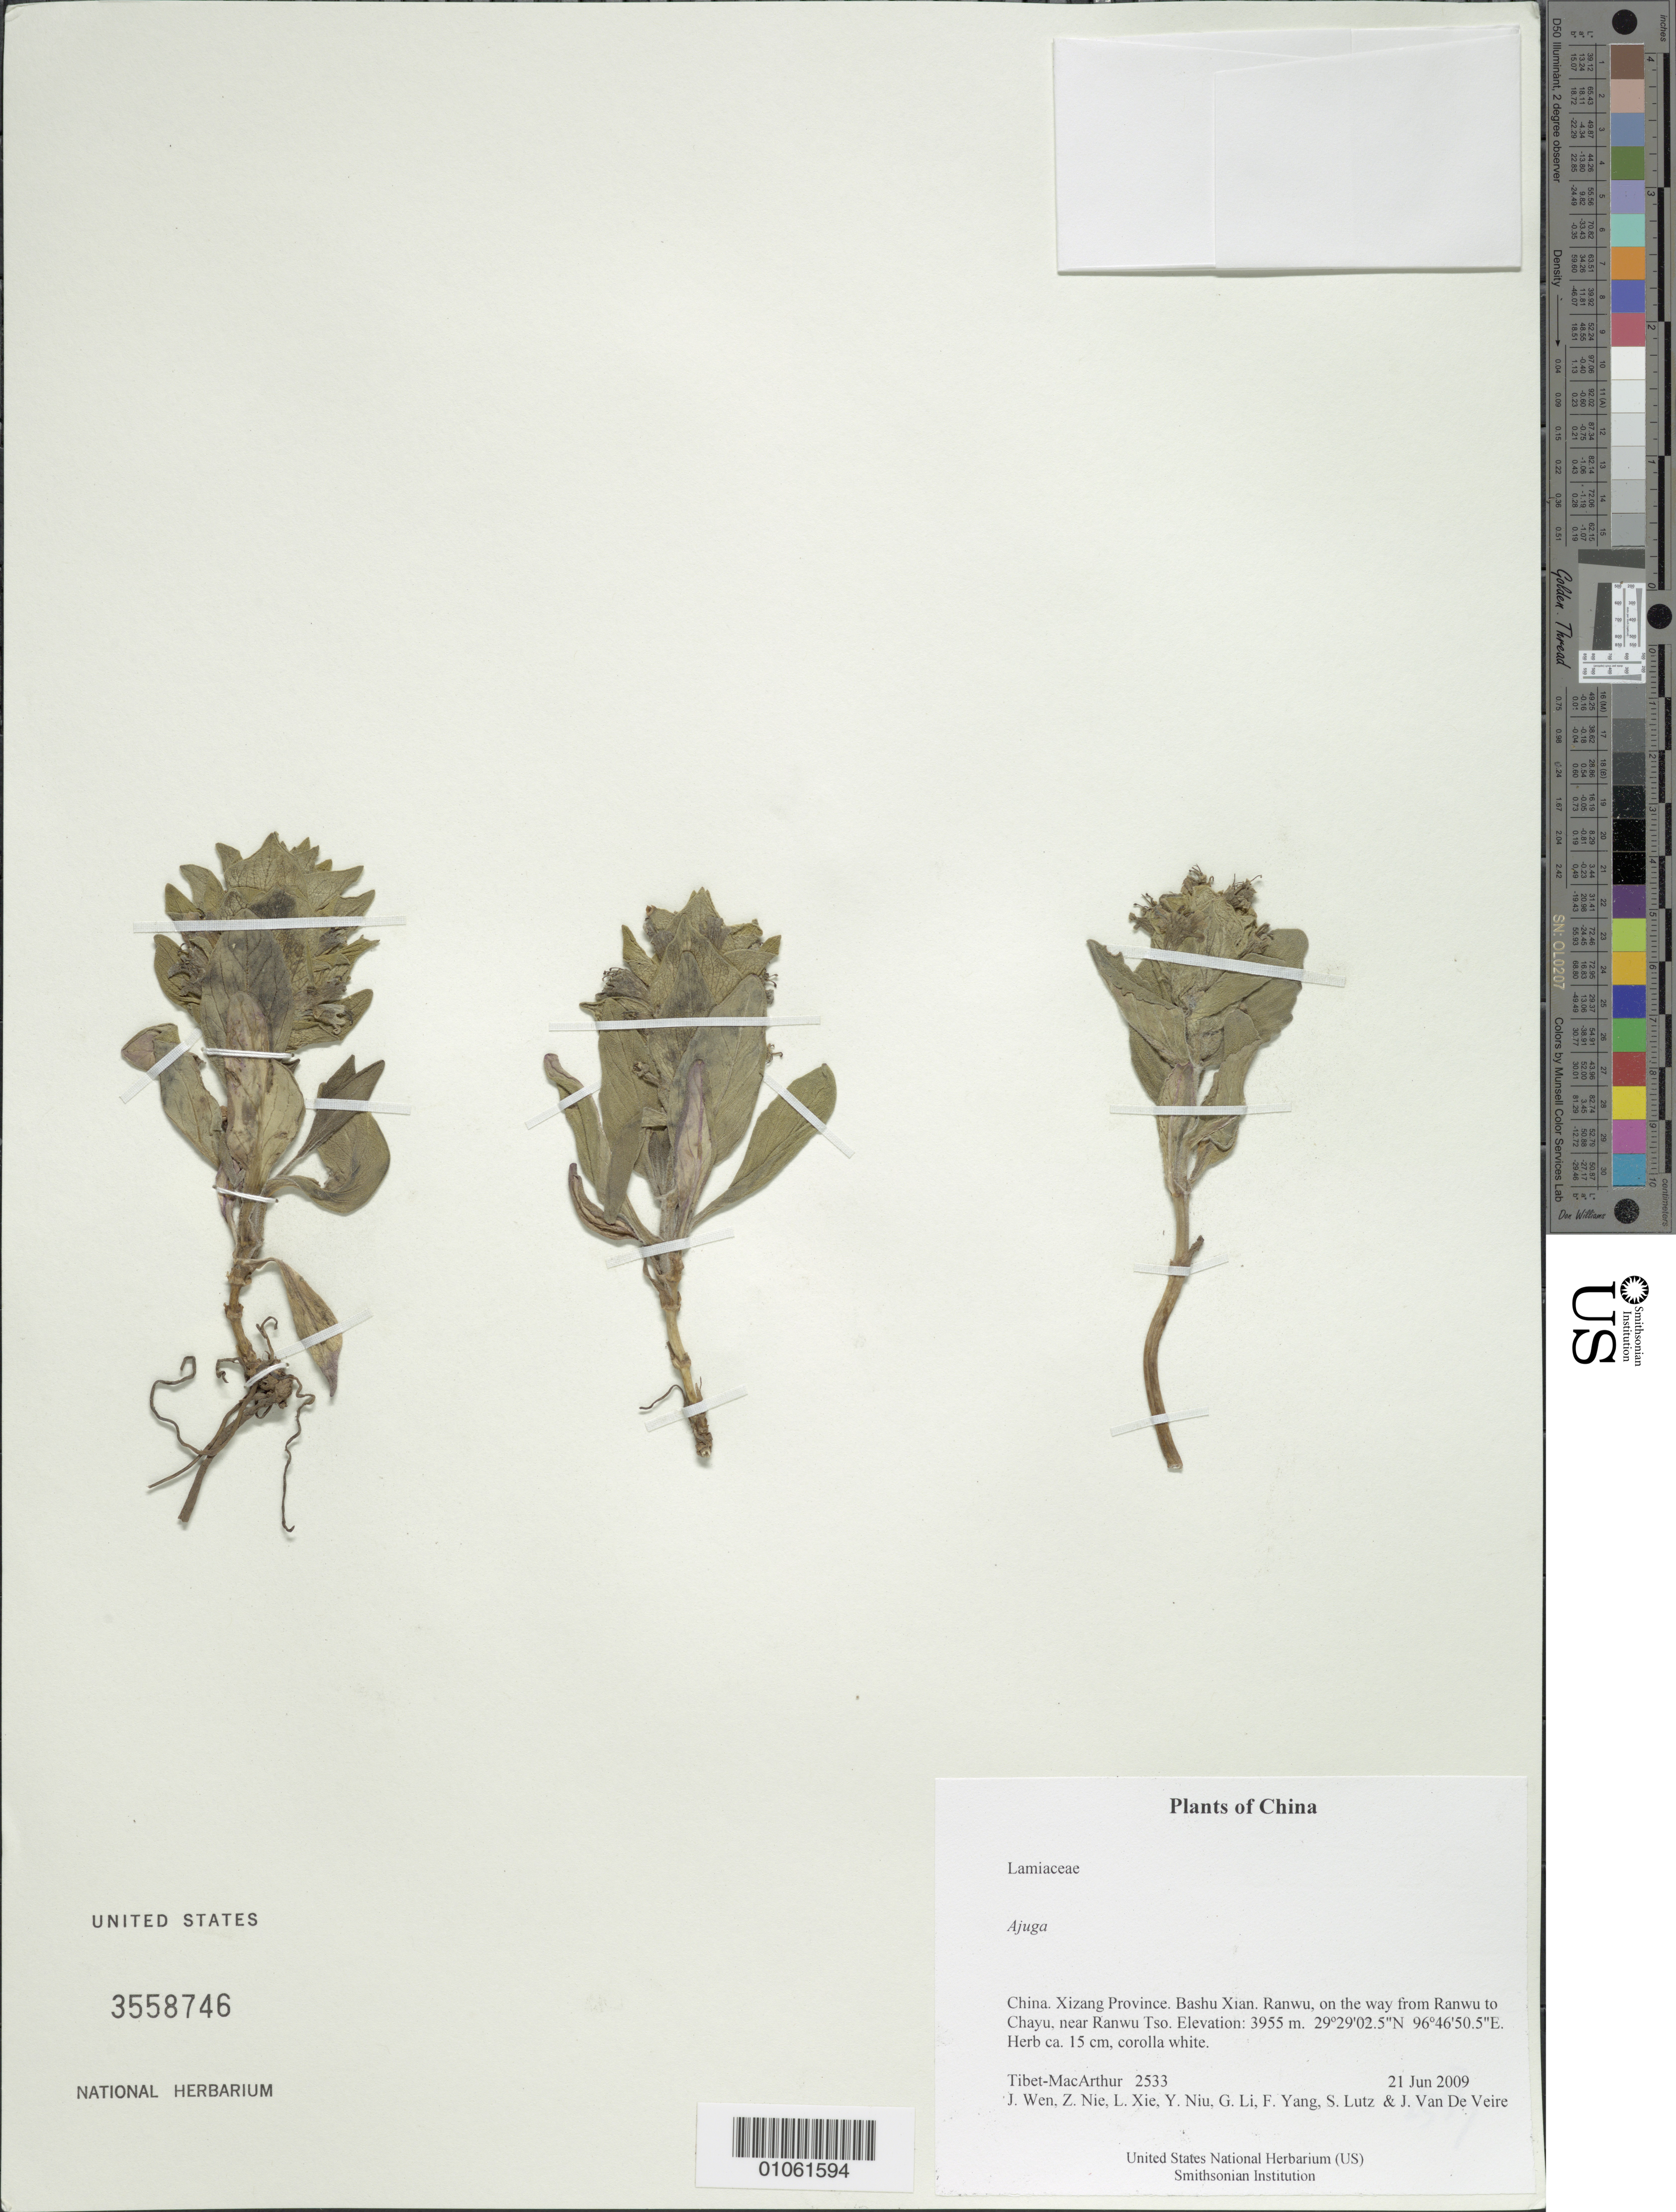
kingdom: Plantae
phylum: Tracheophyta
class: Magnoliopsida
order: Lamiales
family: Lamiaceae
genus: Ajuga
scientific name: Ajuga sp.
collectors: Tibet-MacArthur, J. Wen, Z. Nie, L. Xie, Y. Niu, G. Li, F. Yang, S. Lutz & J. Van De Veire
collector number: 2533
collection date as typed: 21 Jun 2009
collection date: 2009-06-21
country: China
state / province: Xizang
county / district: Bashu Xian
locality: Ranwu, on the way from Ranwu to Chayu, near Ranwu Tso.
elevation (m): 3955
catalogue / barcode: US 3558746